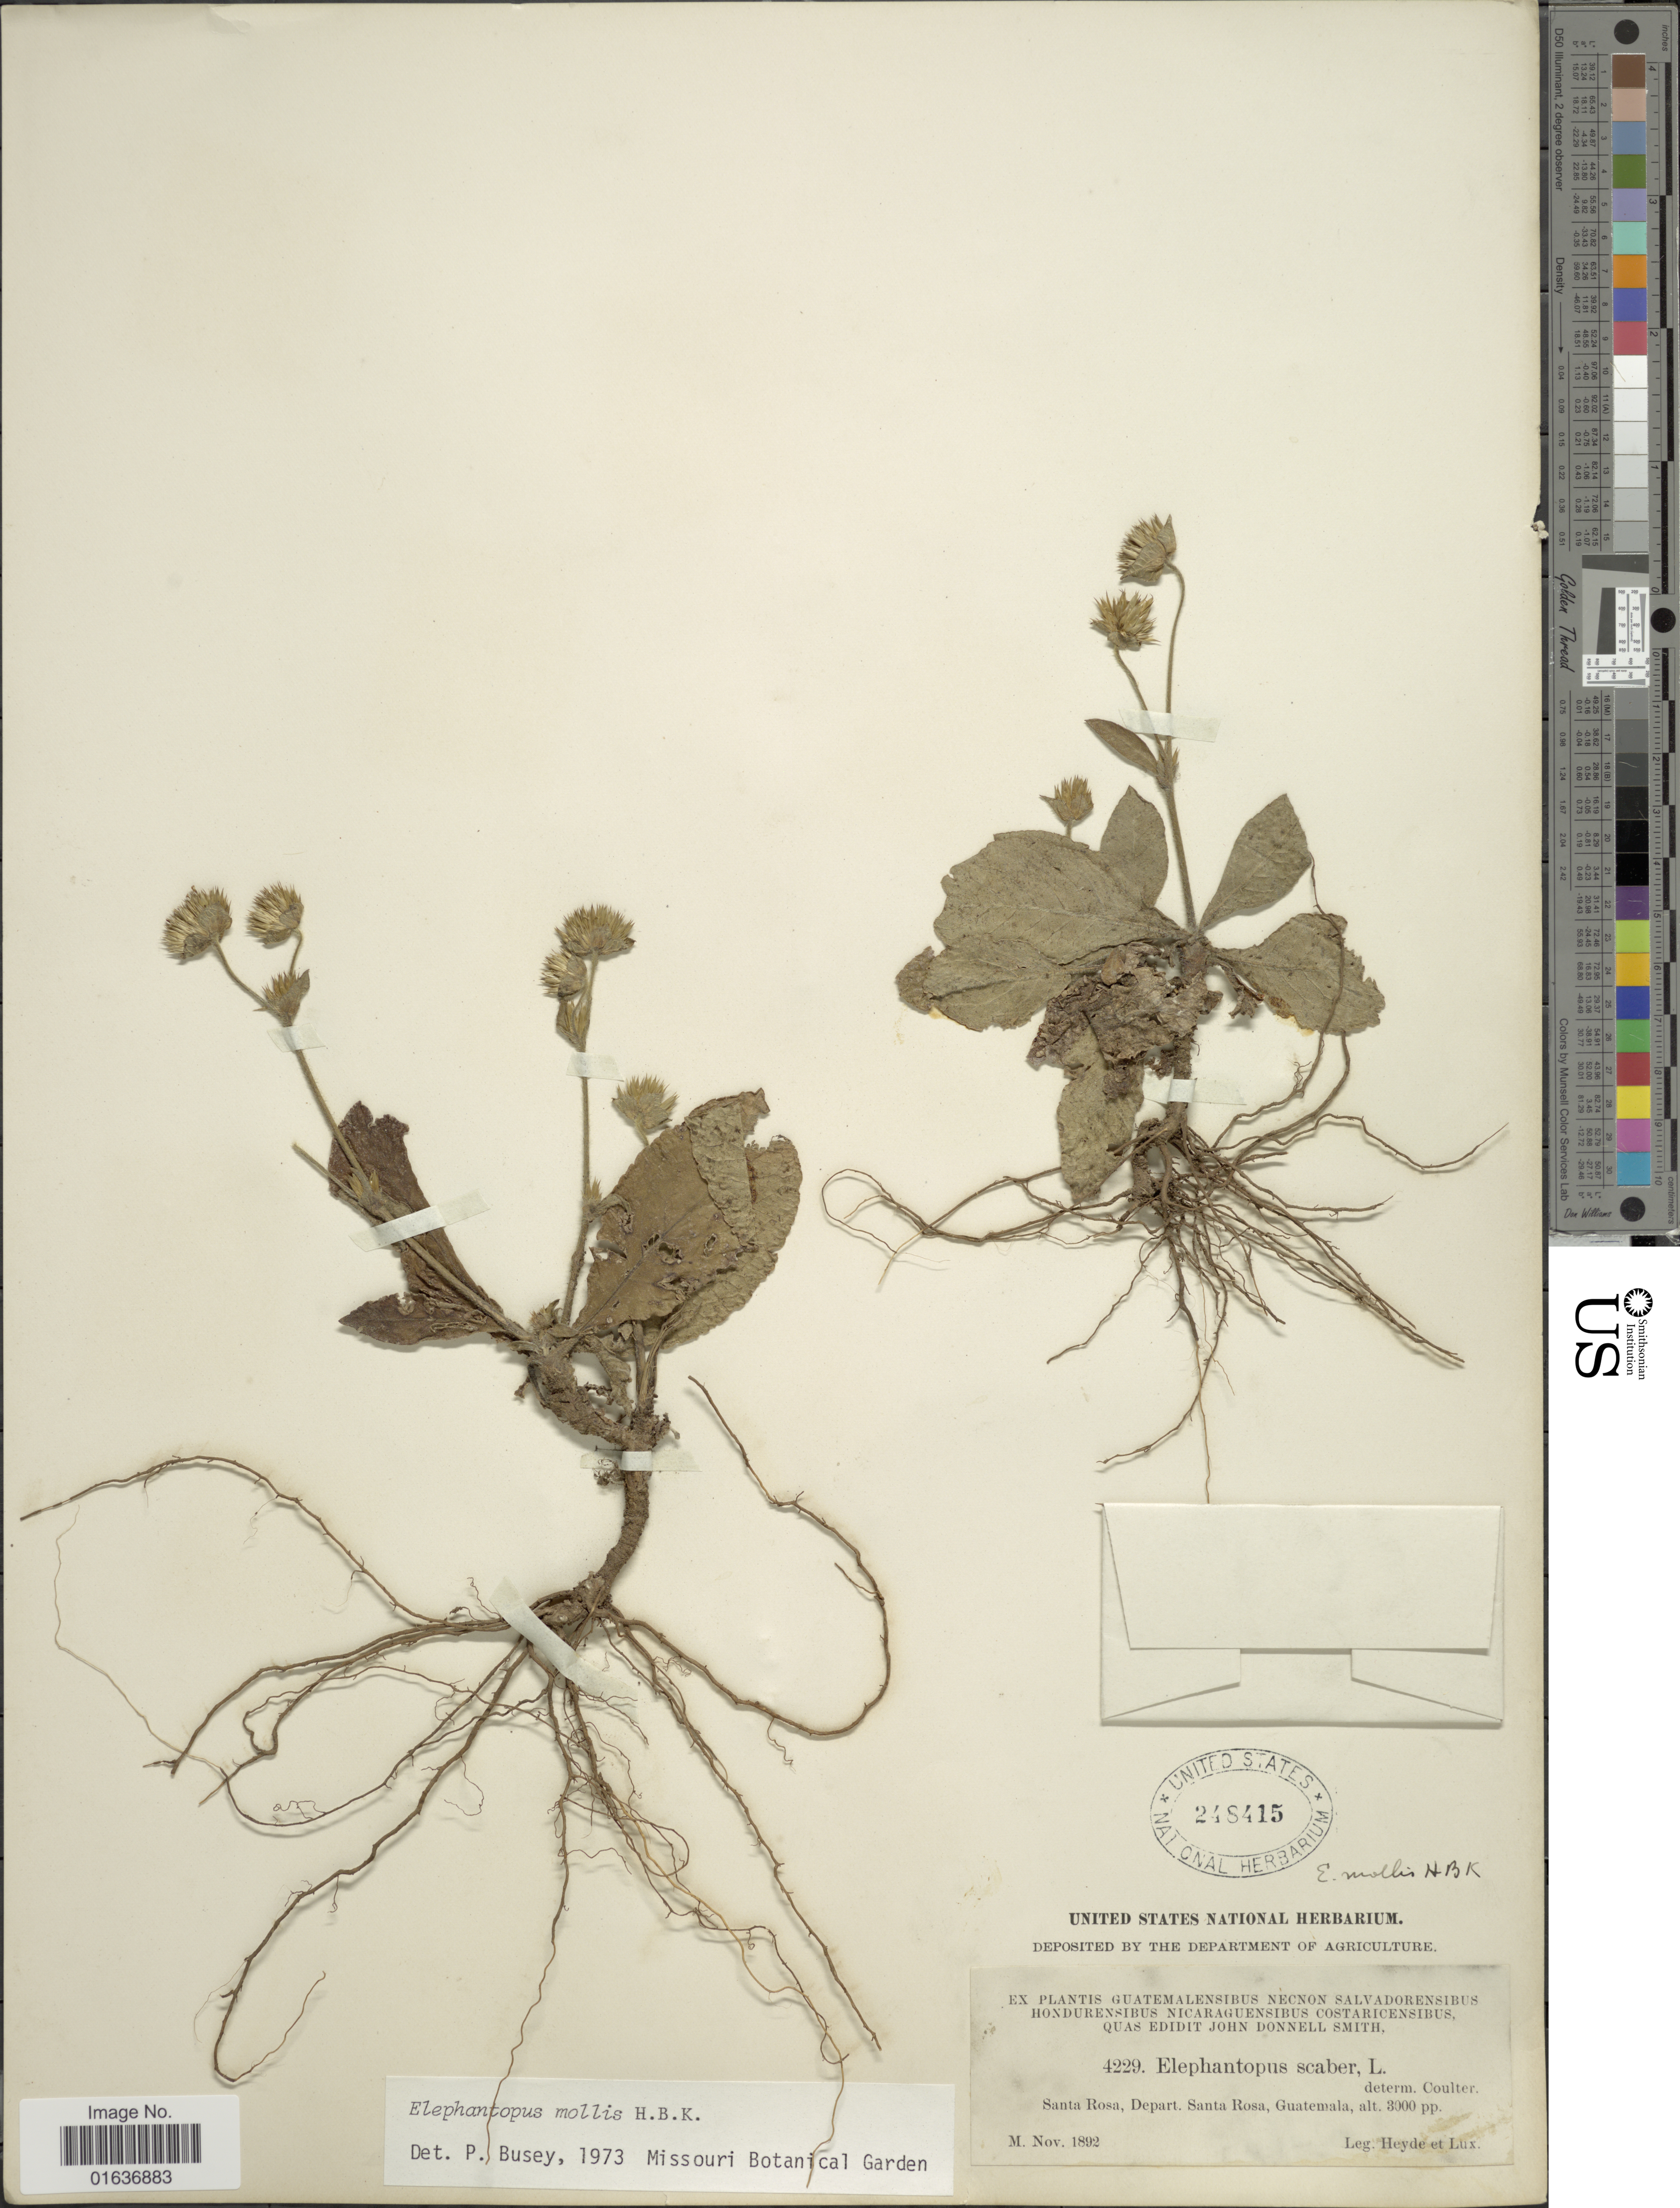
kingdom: Plantae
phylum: Tracheophyta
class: Magnoliopsida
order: Asterales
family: Asteraceae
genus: Elephantopus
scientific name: Elephantopus mollis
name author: Kunth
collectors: Heyde & Lux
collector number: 4229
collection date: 1892-11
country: Guatemala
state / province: Santa Rosa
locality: Santa Rosa, Depart. Santa Rosa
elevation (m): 914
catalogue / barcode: US 248415